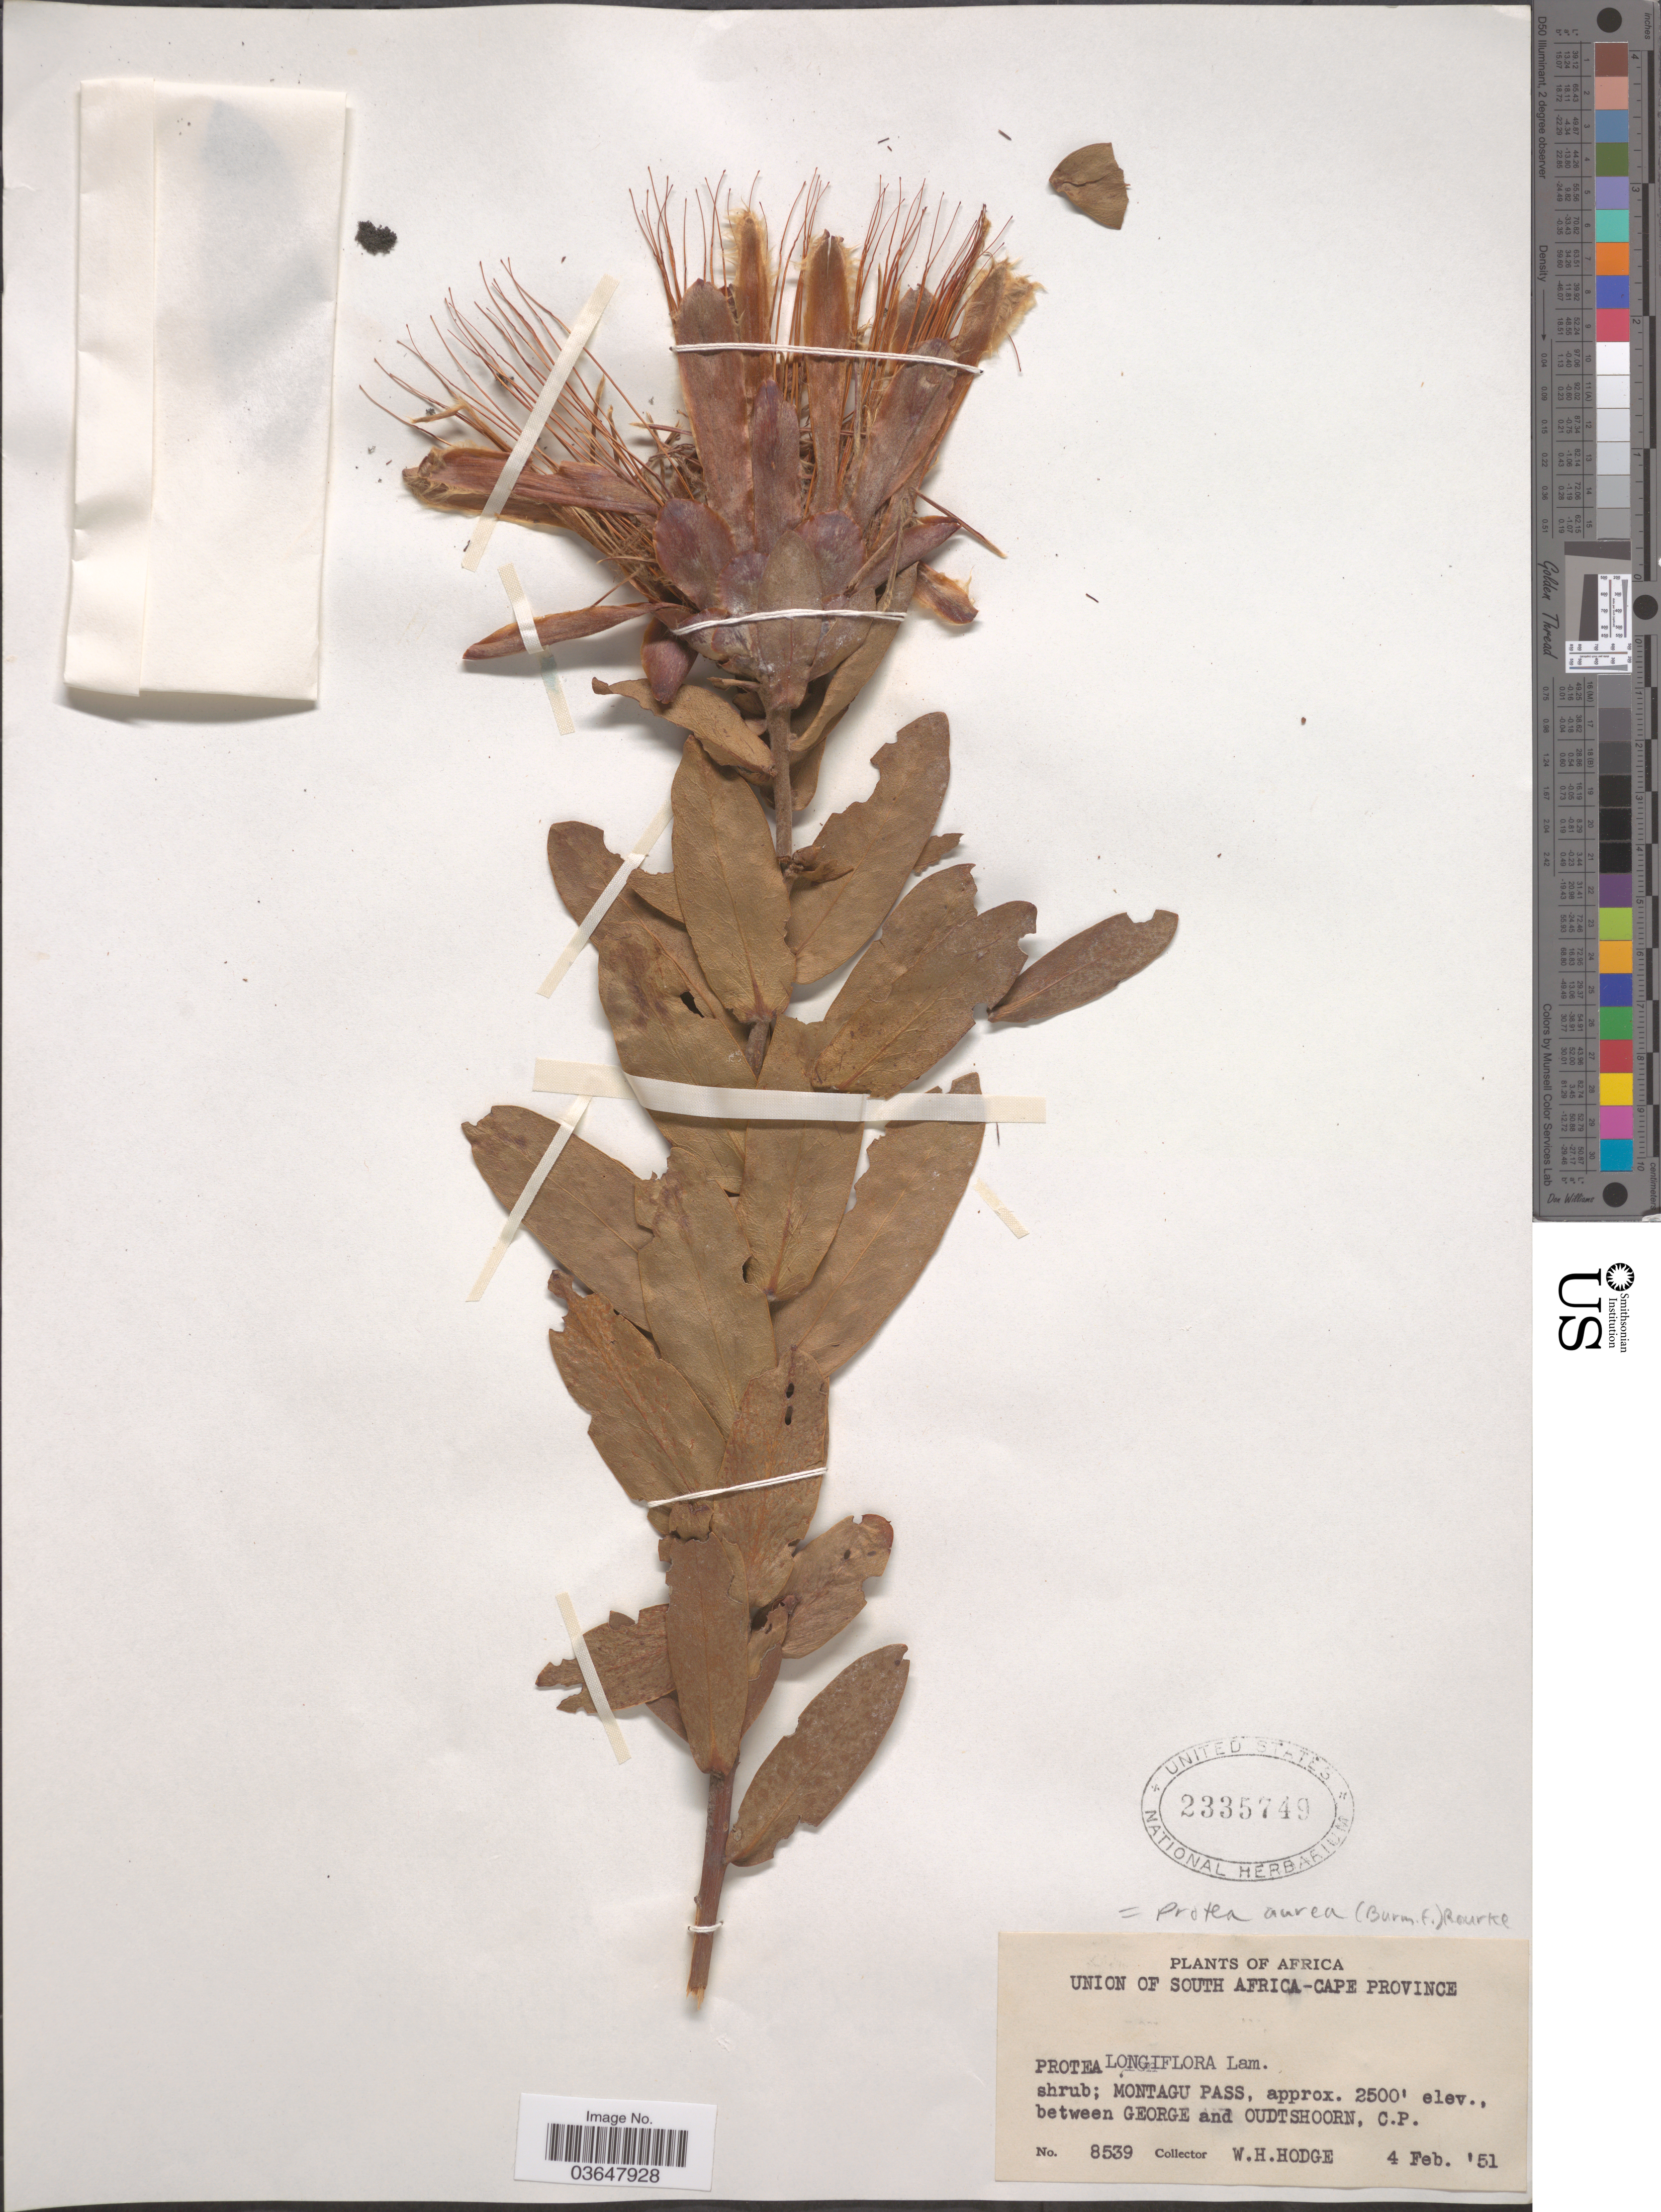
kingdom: Plantae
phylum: Tracheophyta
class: Magnoliopsida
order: Proteales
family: Proteaceae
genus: Protea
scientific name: Protea aurea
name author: Rourke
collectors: W. Hodge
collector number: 8539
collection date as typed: Transcribed d/m/y: 4/2/51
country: South Africa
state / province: Western Cape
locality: Union of South Africa. Montagu Pass, between George and Oudtshoorn, C.P.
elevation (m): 762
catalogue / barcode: US 2335749